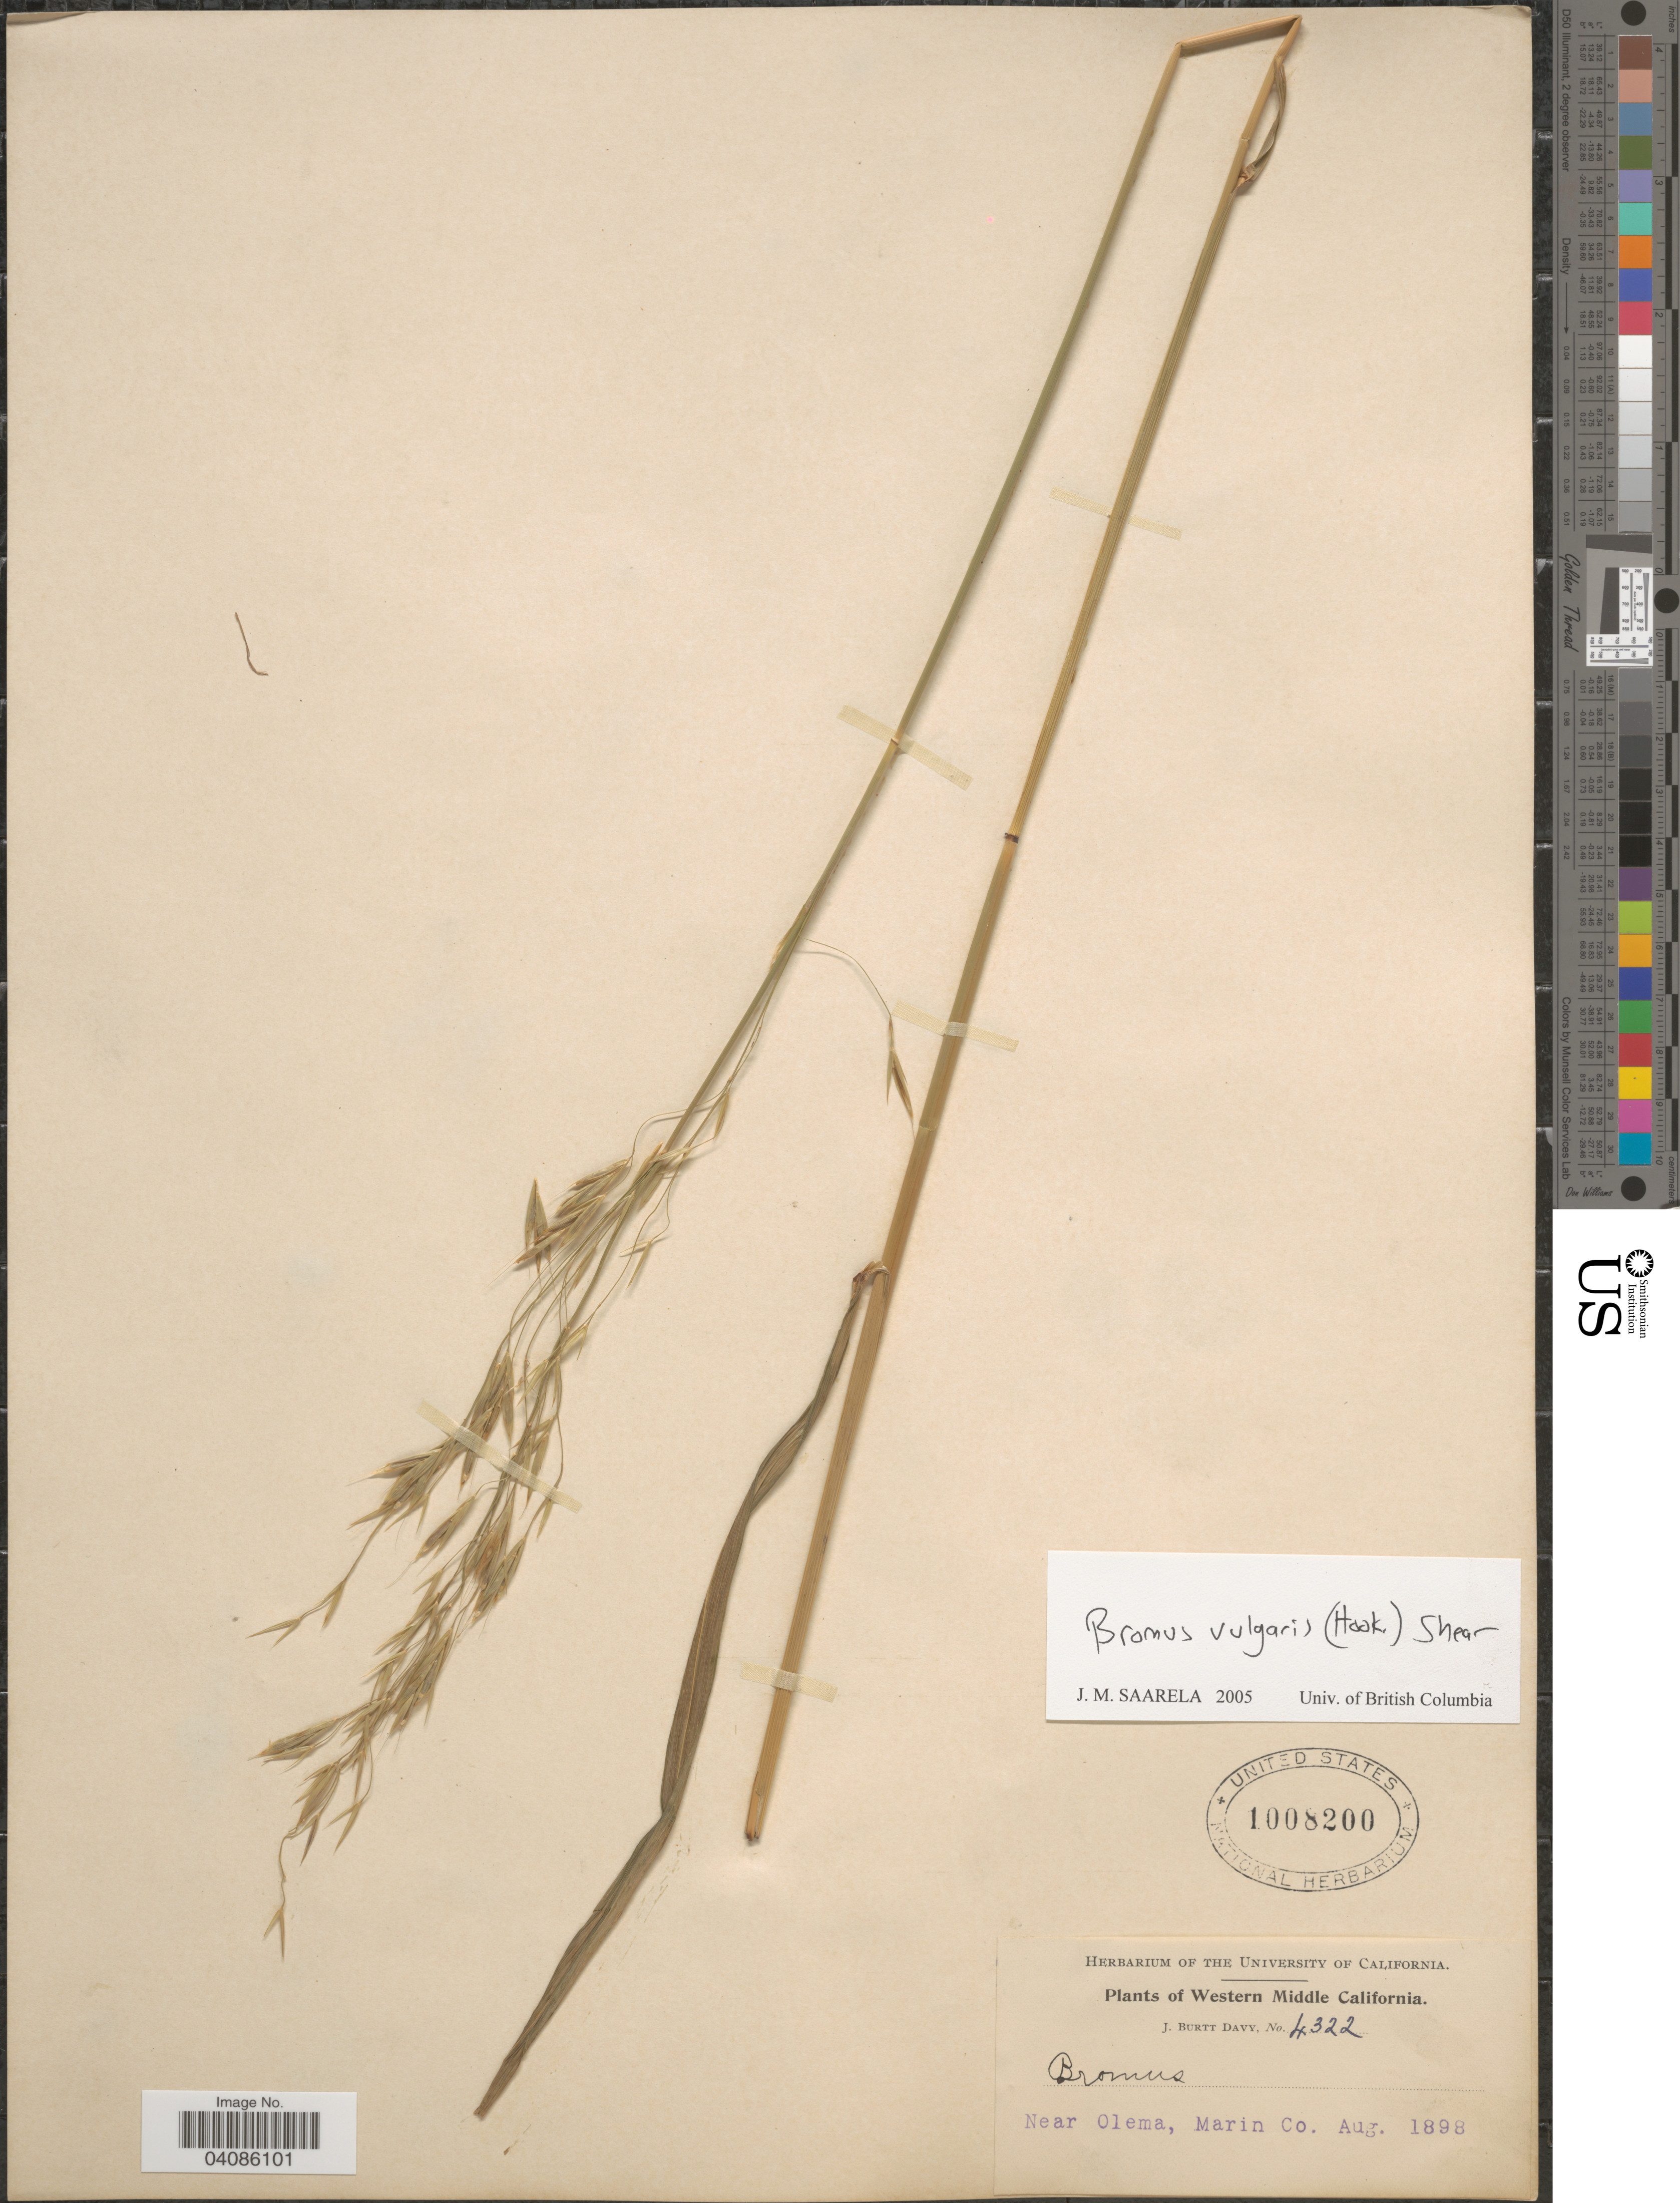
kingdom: Plantae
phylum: Tracheophyta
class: Liliopsida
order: Poales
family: Poaceae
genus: Bromus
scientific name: Bromus vulgaris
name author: (Hook.) Shear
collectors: J. Burtt Davy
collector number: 4322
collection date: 1898-08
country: United States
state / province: California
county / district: Marin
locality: Western Middle California. Near Olema, Marin Co.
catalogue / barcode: US 1008200